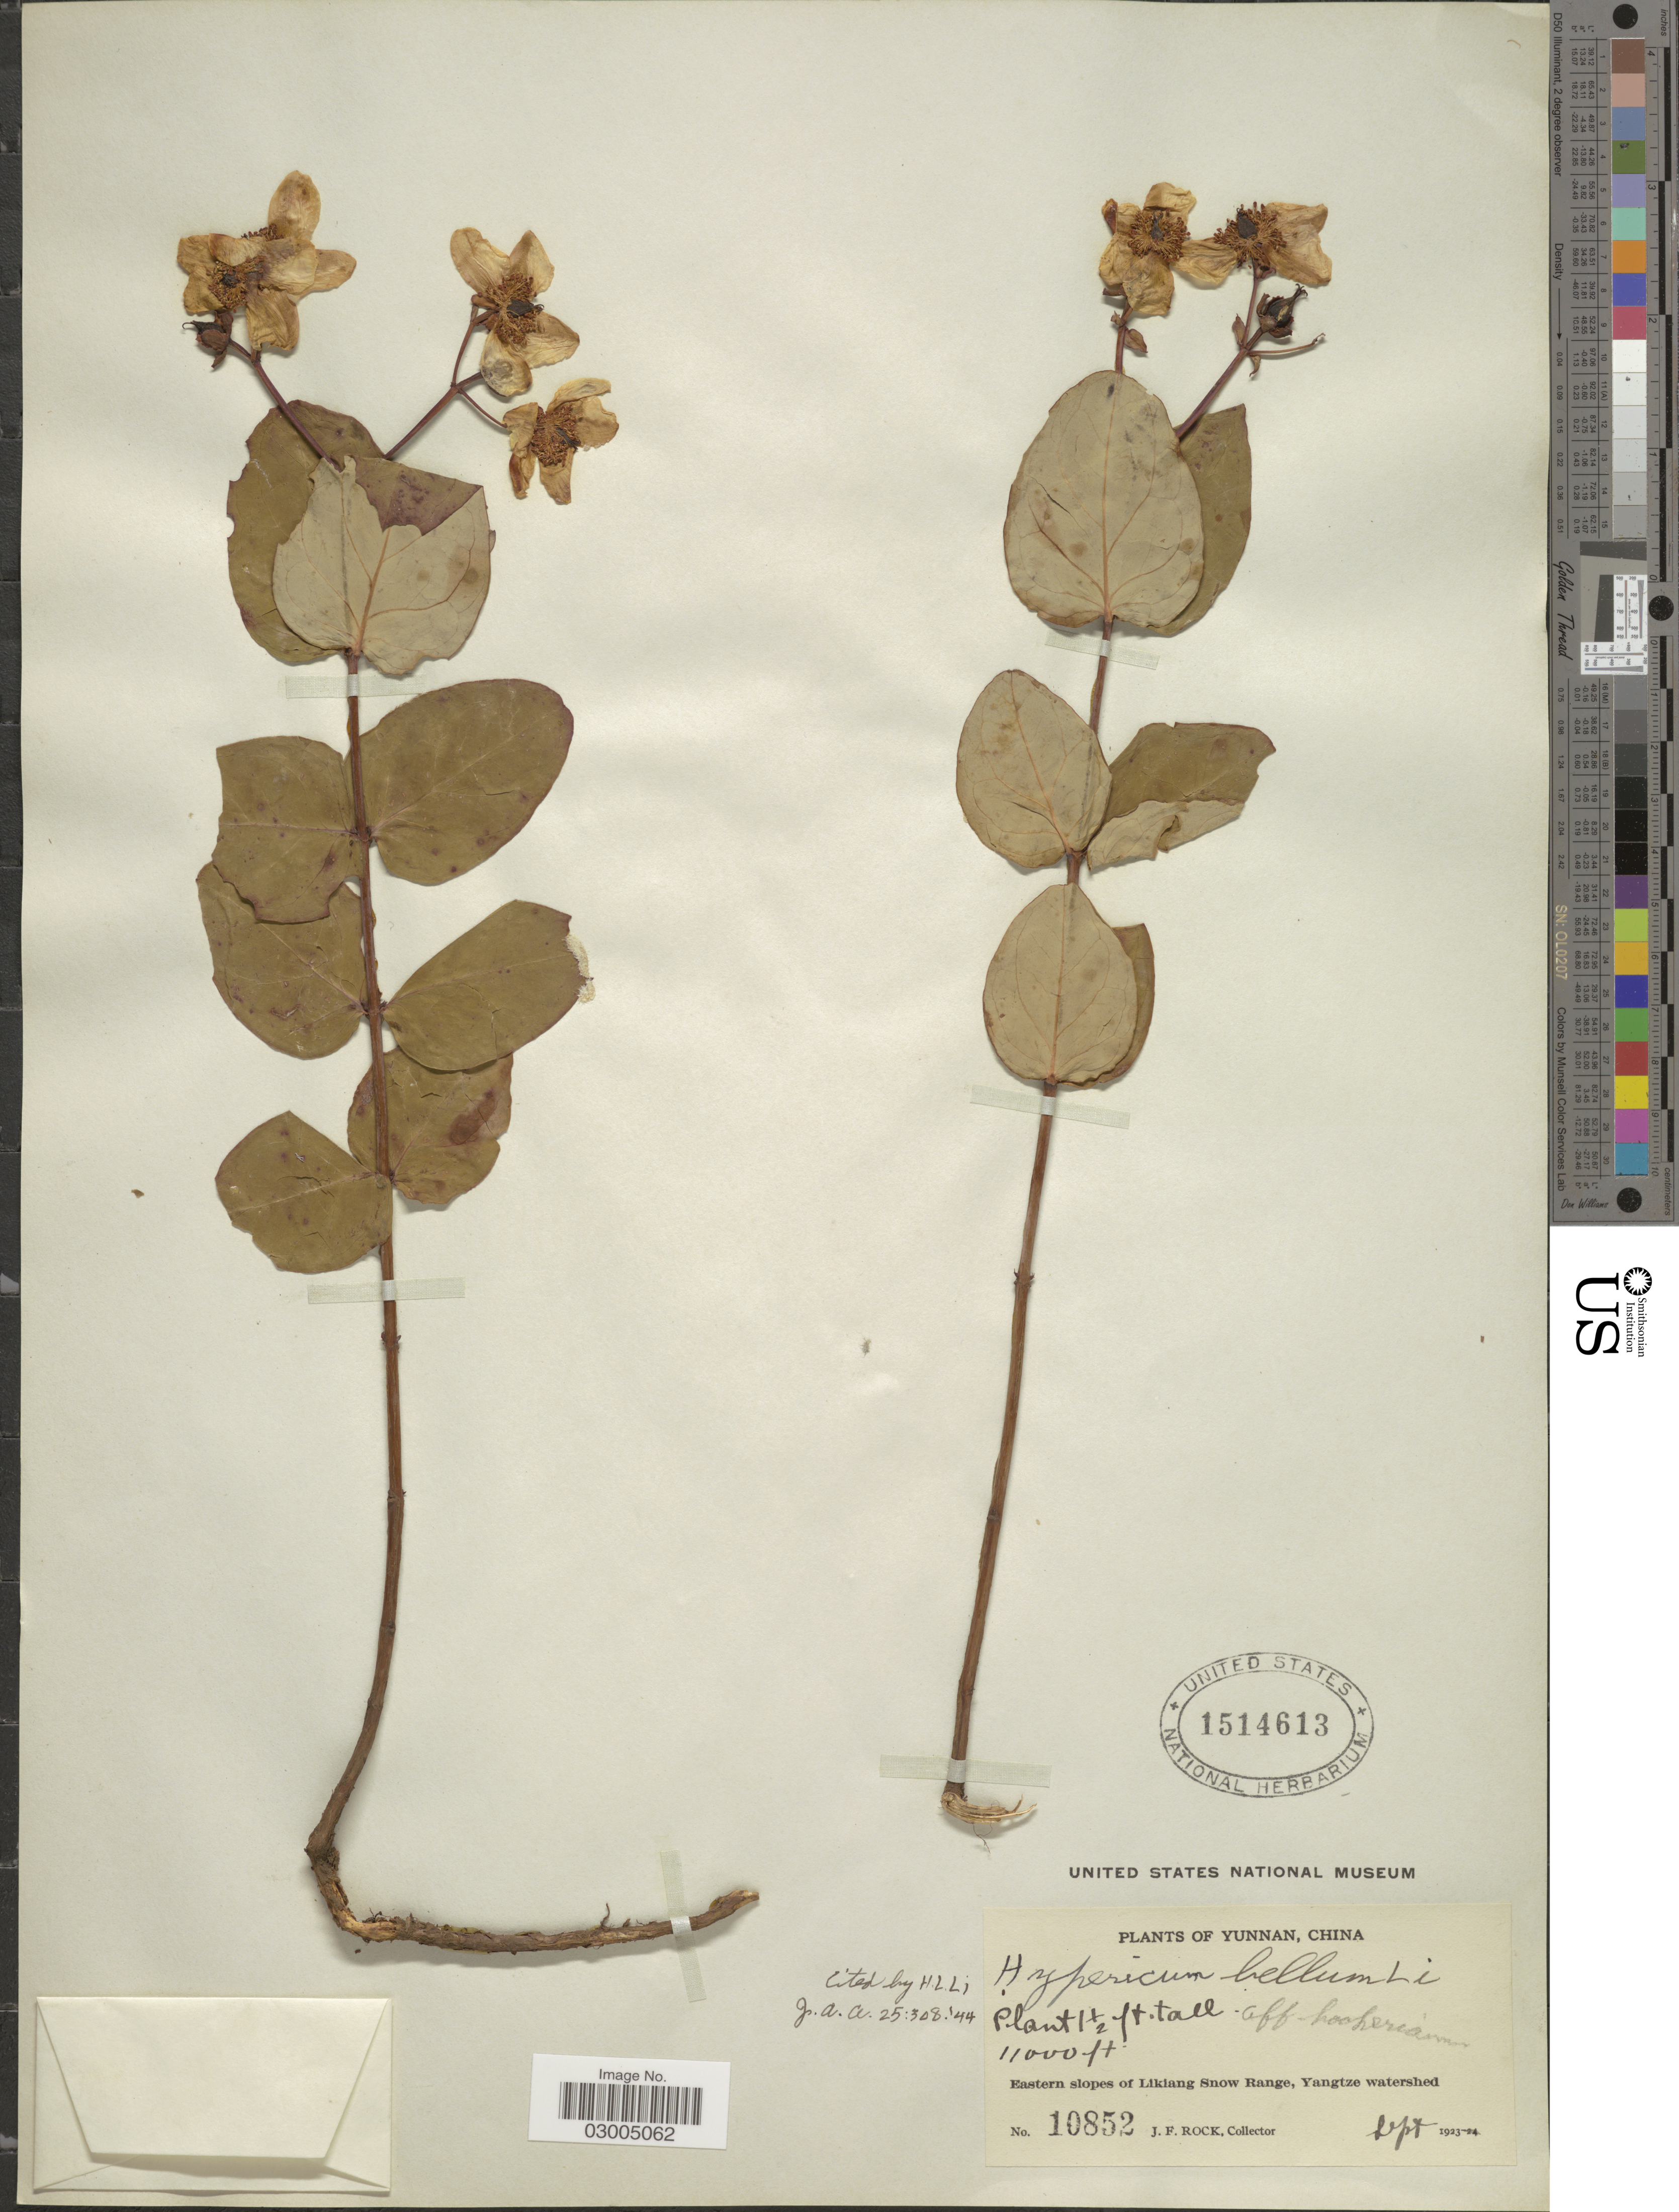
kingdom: Plantae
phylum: Tracheophyta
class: Magnoliopsida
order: Malpighiales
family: Hypericaceae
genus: Hypericum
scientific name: Hypericum bellum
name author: H.L. Li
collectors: J. Rock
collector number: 10852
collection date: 1923-09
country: China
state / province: Yunnan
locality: Eastern slopes of Likiang Snow Range, Yangtze watershed.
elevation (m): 3353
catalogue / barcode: US 1514613